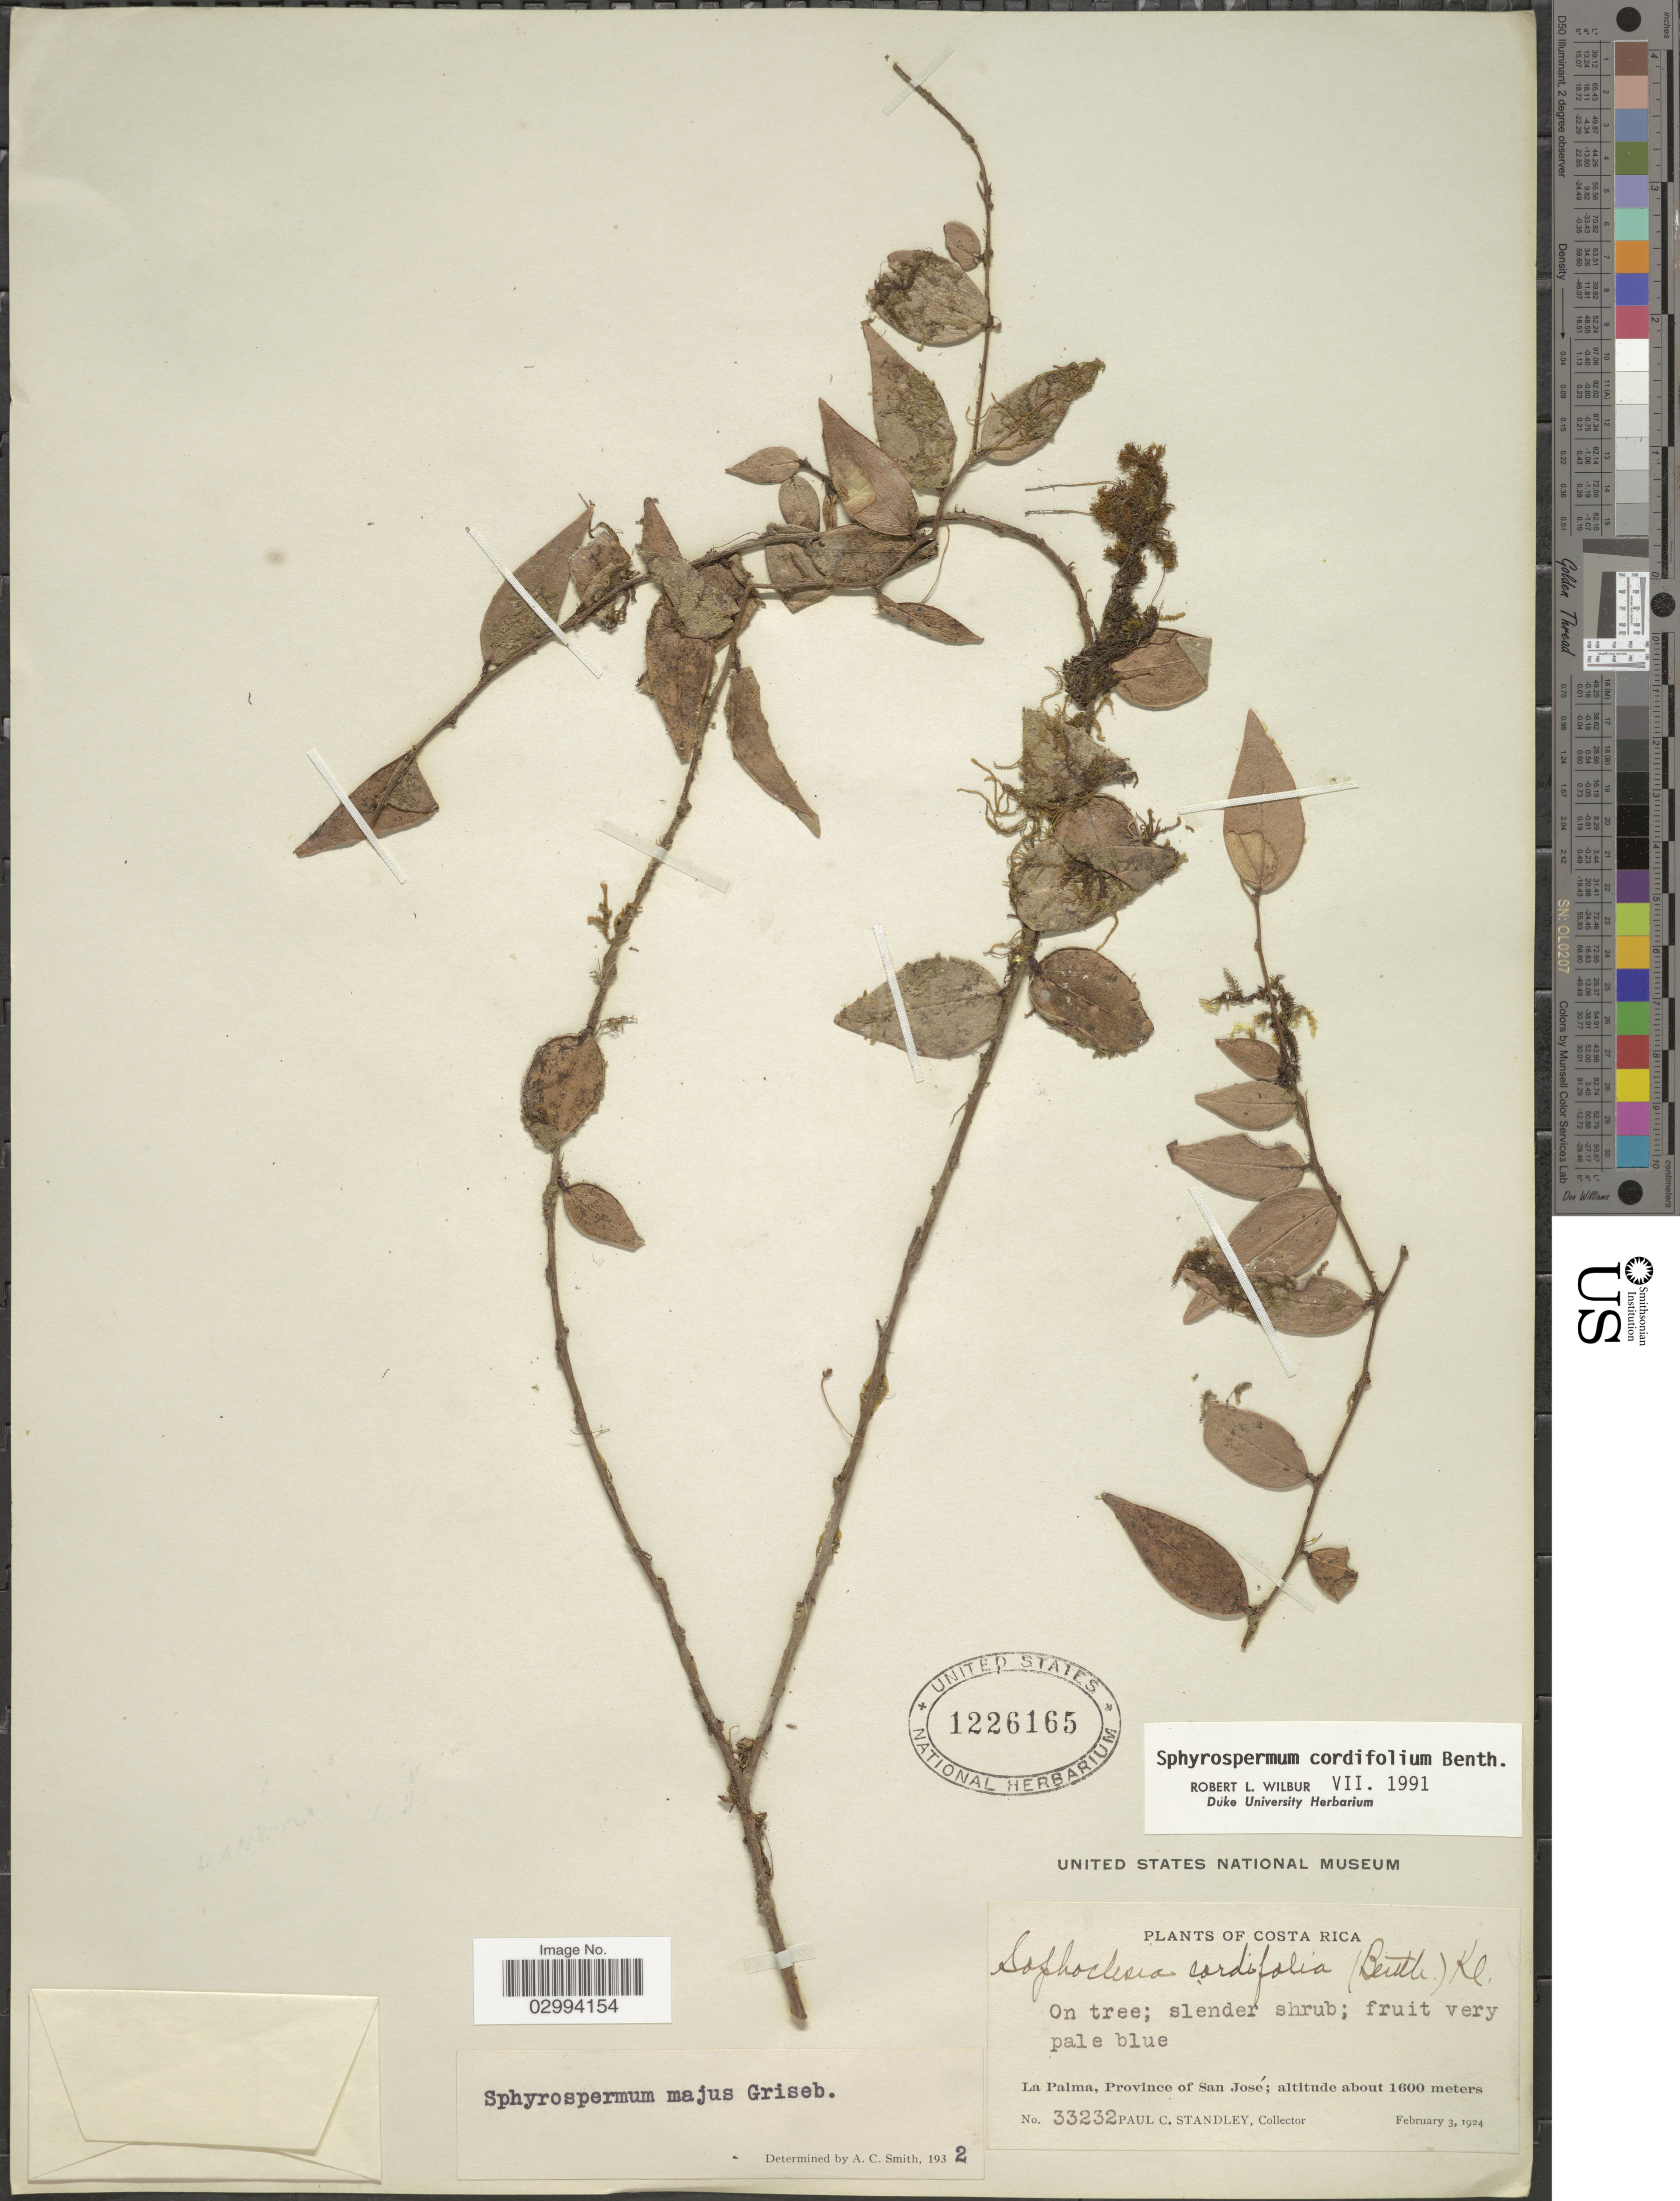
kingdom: Plantae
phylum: Tracheophyta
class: Magnoliopsida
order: Ericales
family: Ericaceae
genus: Sphyrospermum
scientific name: Sphyrospermum cordifolium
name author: Benth.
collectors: P. C. Standley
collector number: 33232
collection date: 1924-02-03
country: Costa Rica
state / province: San José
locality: La Palma.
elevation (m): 1600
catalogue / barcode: US 1226165